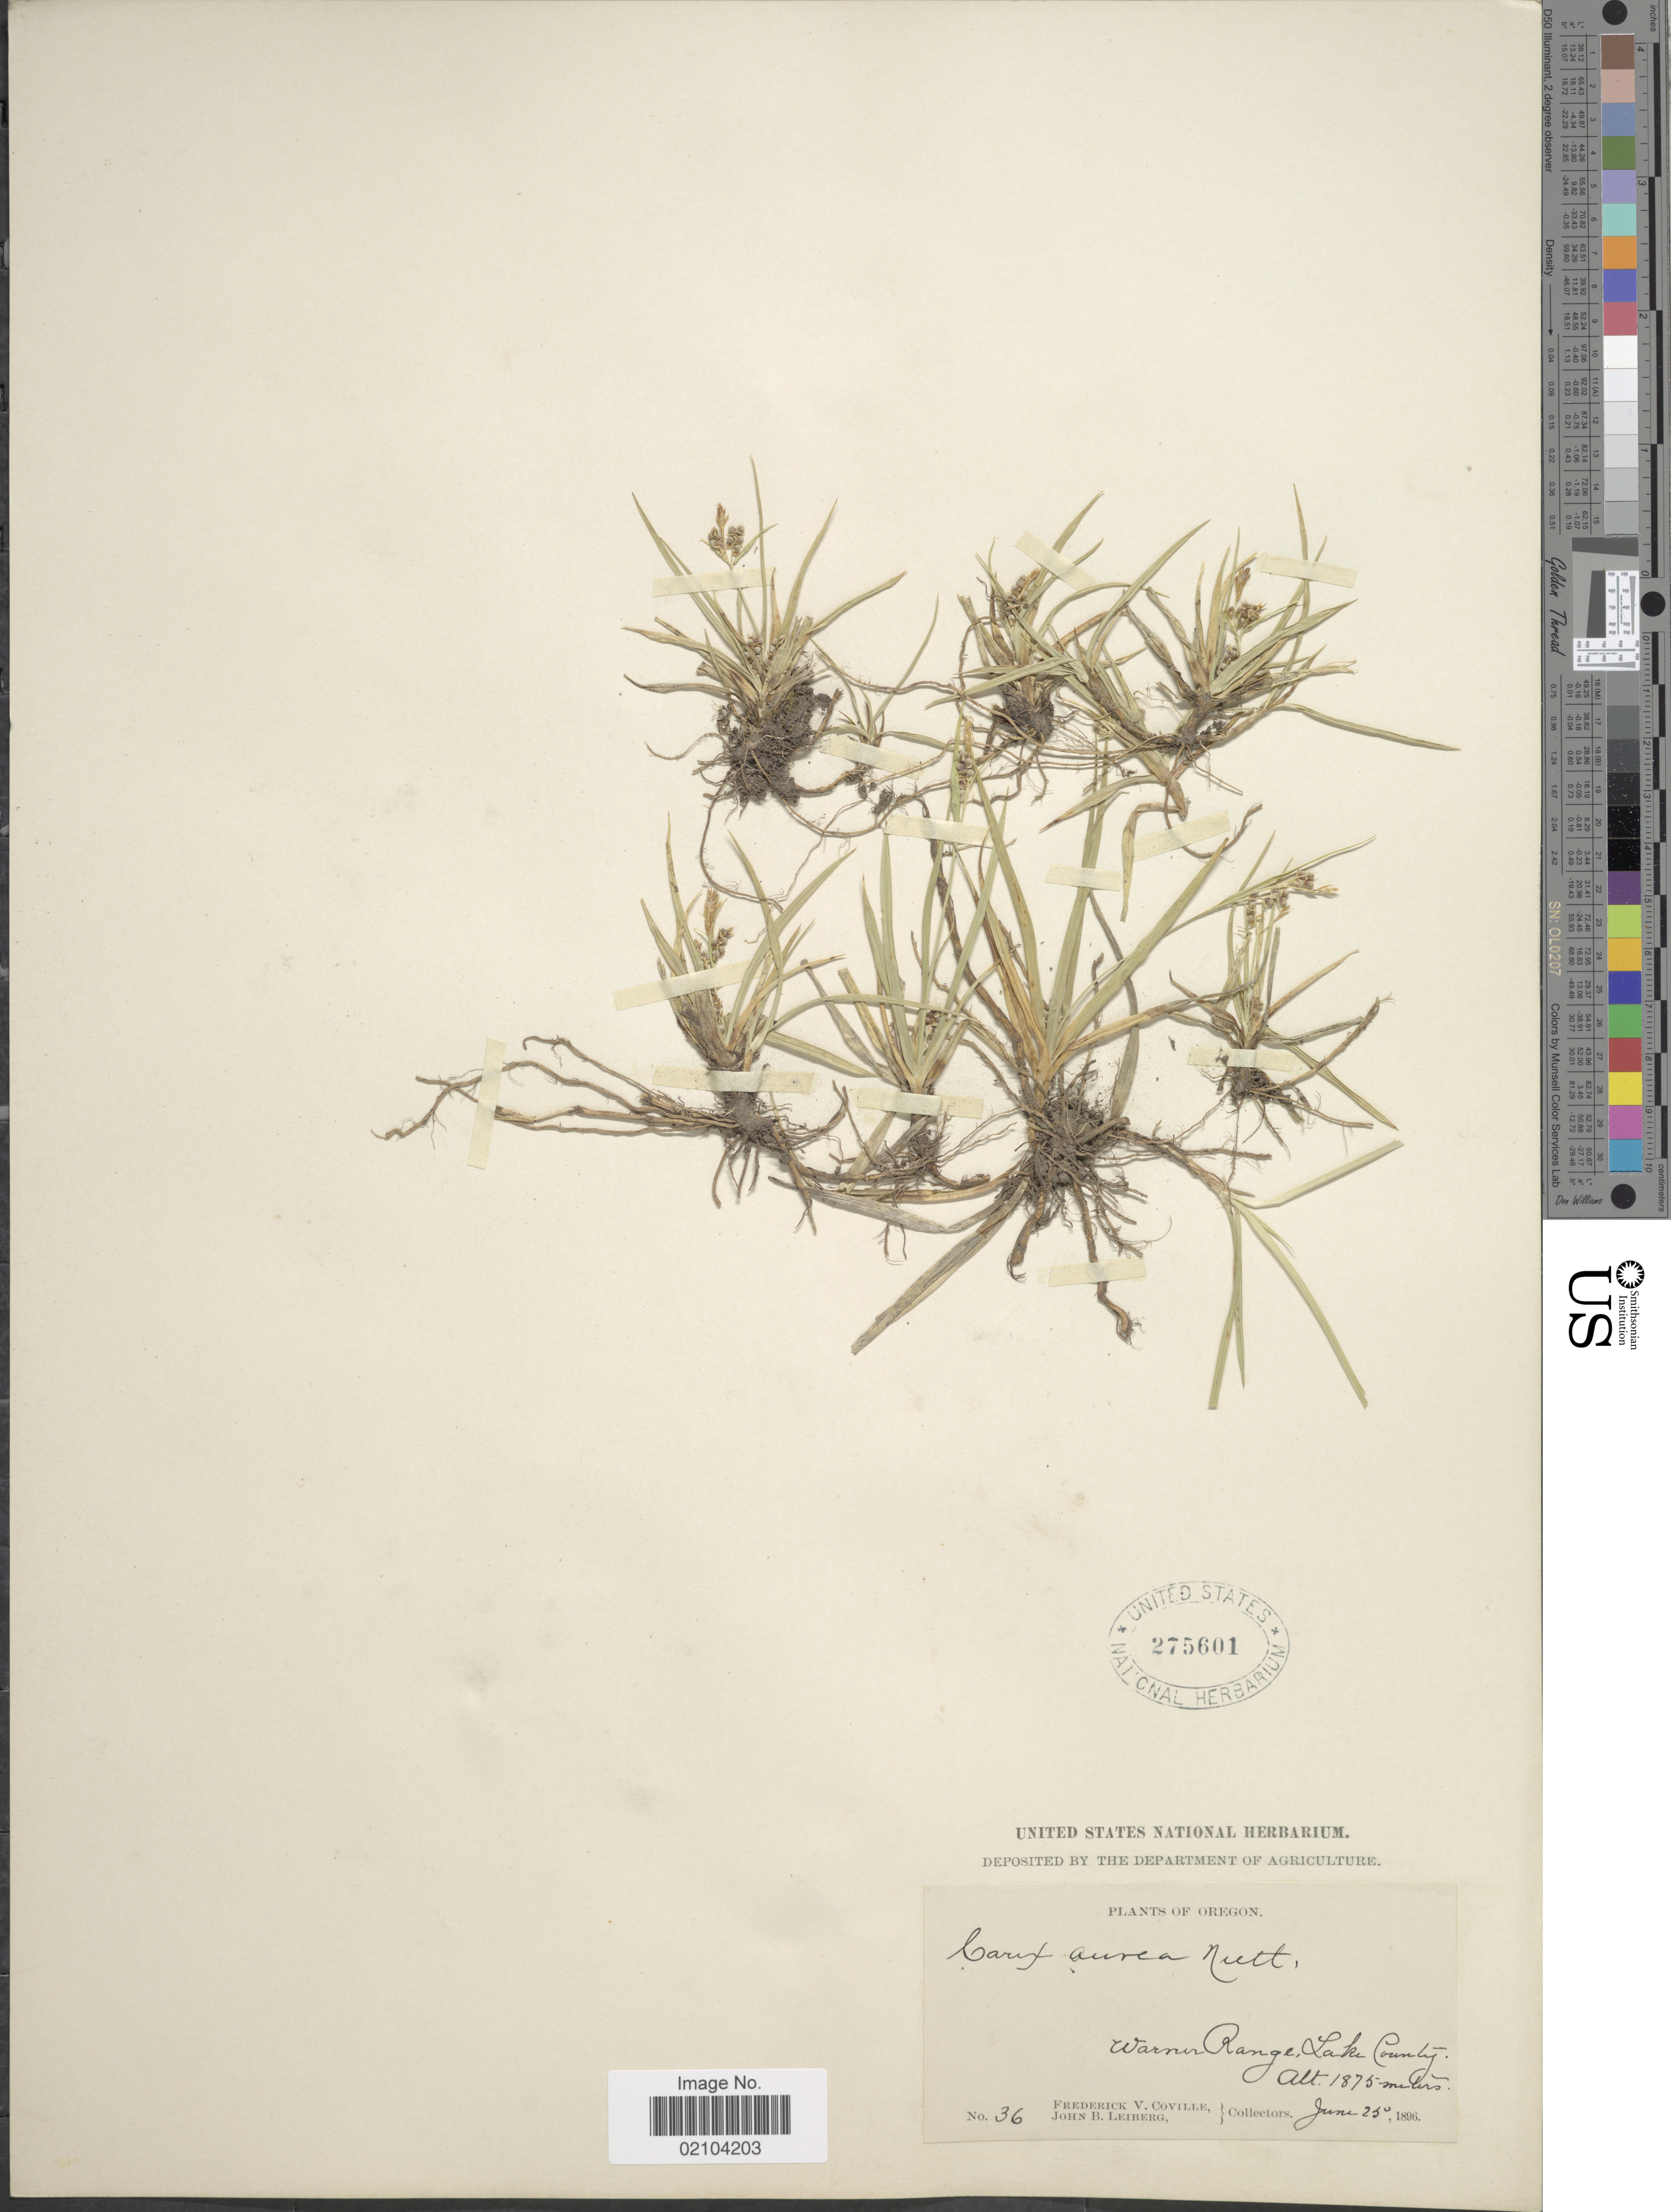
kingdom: Plantae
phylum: Tracheophyta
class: Liliopsida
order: Poales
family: Cyperaceae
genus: Carex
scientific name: Carex aurea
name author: Nutt.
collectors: F. V. Coville & J. Leiberg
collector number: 36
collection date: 1896-06-25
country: United States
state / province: Oregon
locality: Oregon, Warner Range, Lake County.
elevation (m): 1875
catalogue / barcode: US 275601